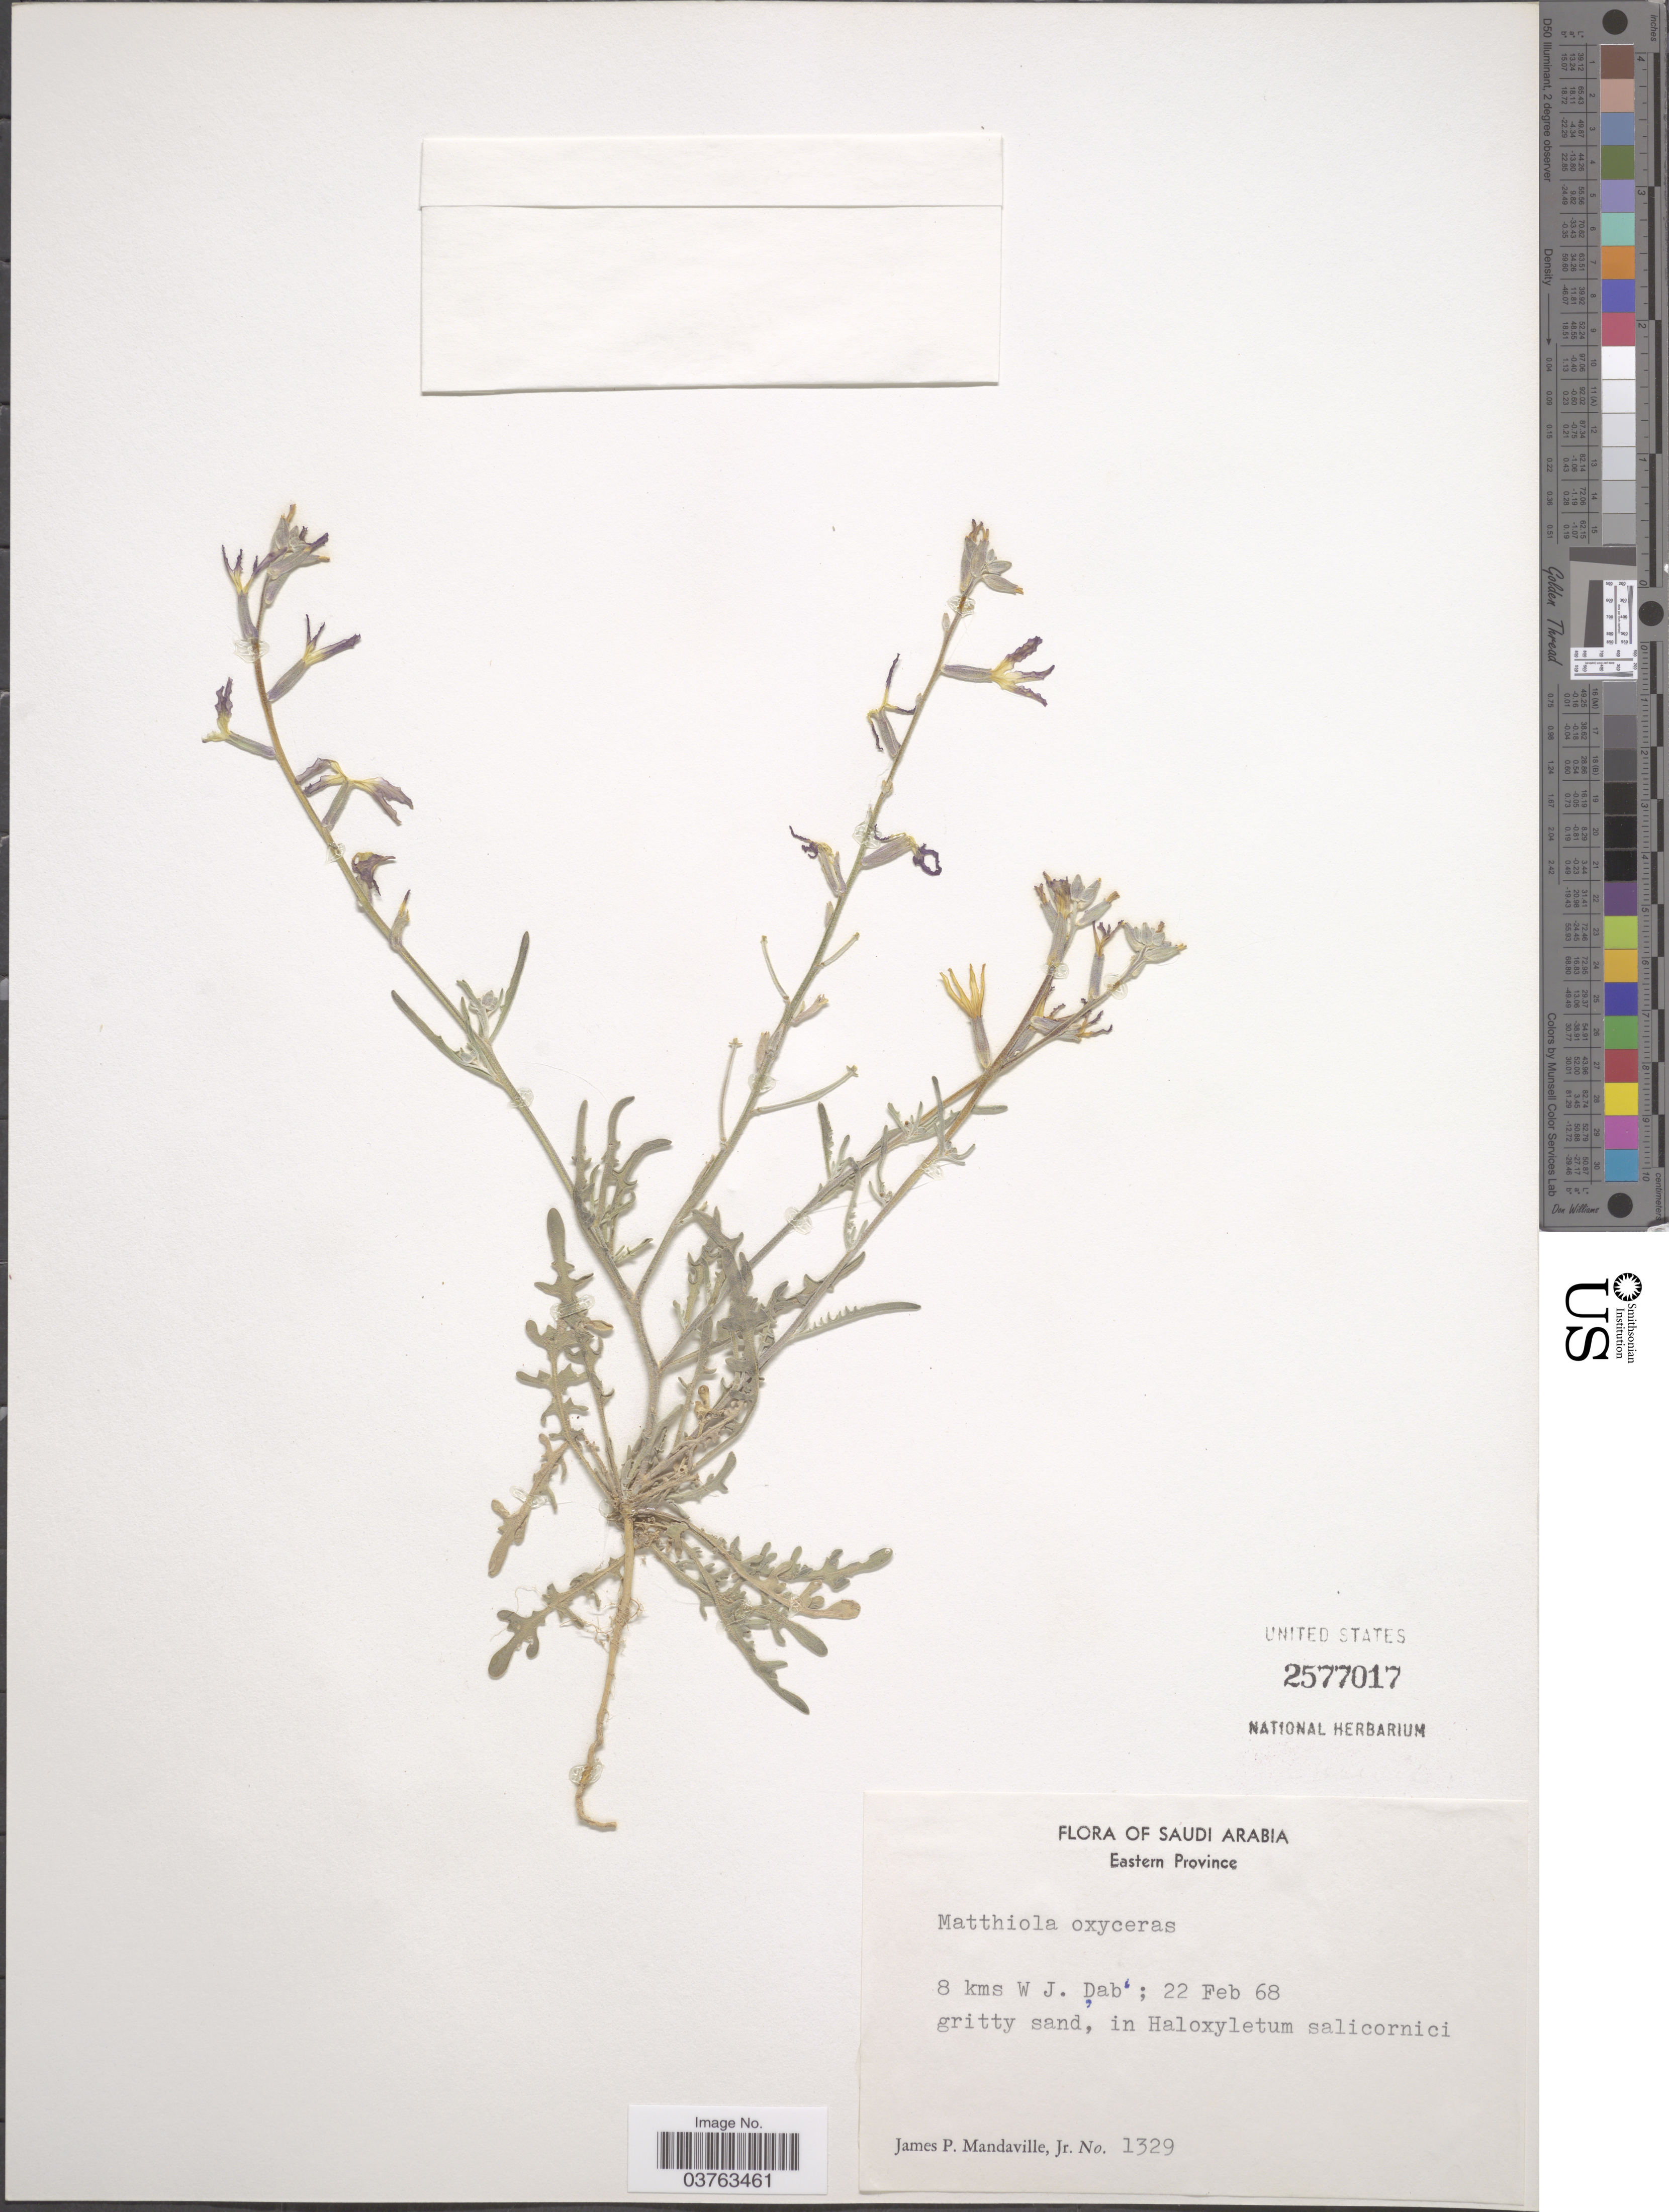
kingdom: Plantae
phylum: Tracheophyta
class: Magnoliopsida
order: Brassicales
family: Brassicaceae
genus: Matthiola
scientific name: Matthiola longipetala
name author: (Vent.) DC.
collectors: J. Mandaville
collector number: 1329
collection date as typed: Transcribed d/m/y: 22/2/68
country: Saudi Arabia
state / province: Ash Sharqiyah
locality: Eastern Province. 8 kms W J. Dab.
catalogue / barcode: US 2577017